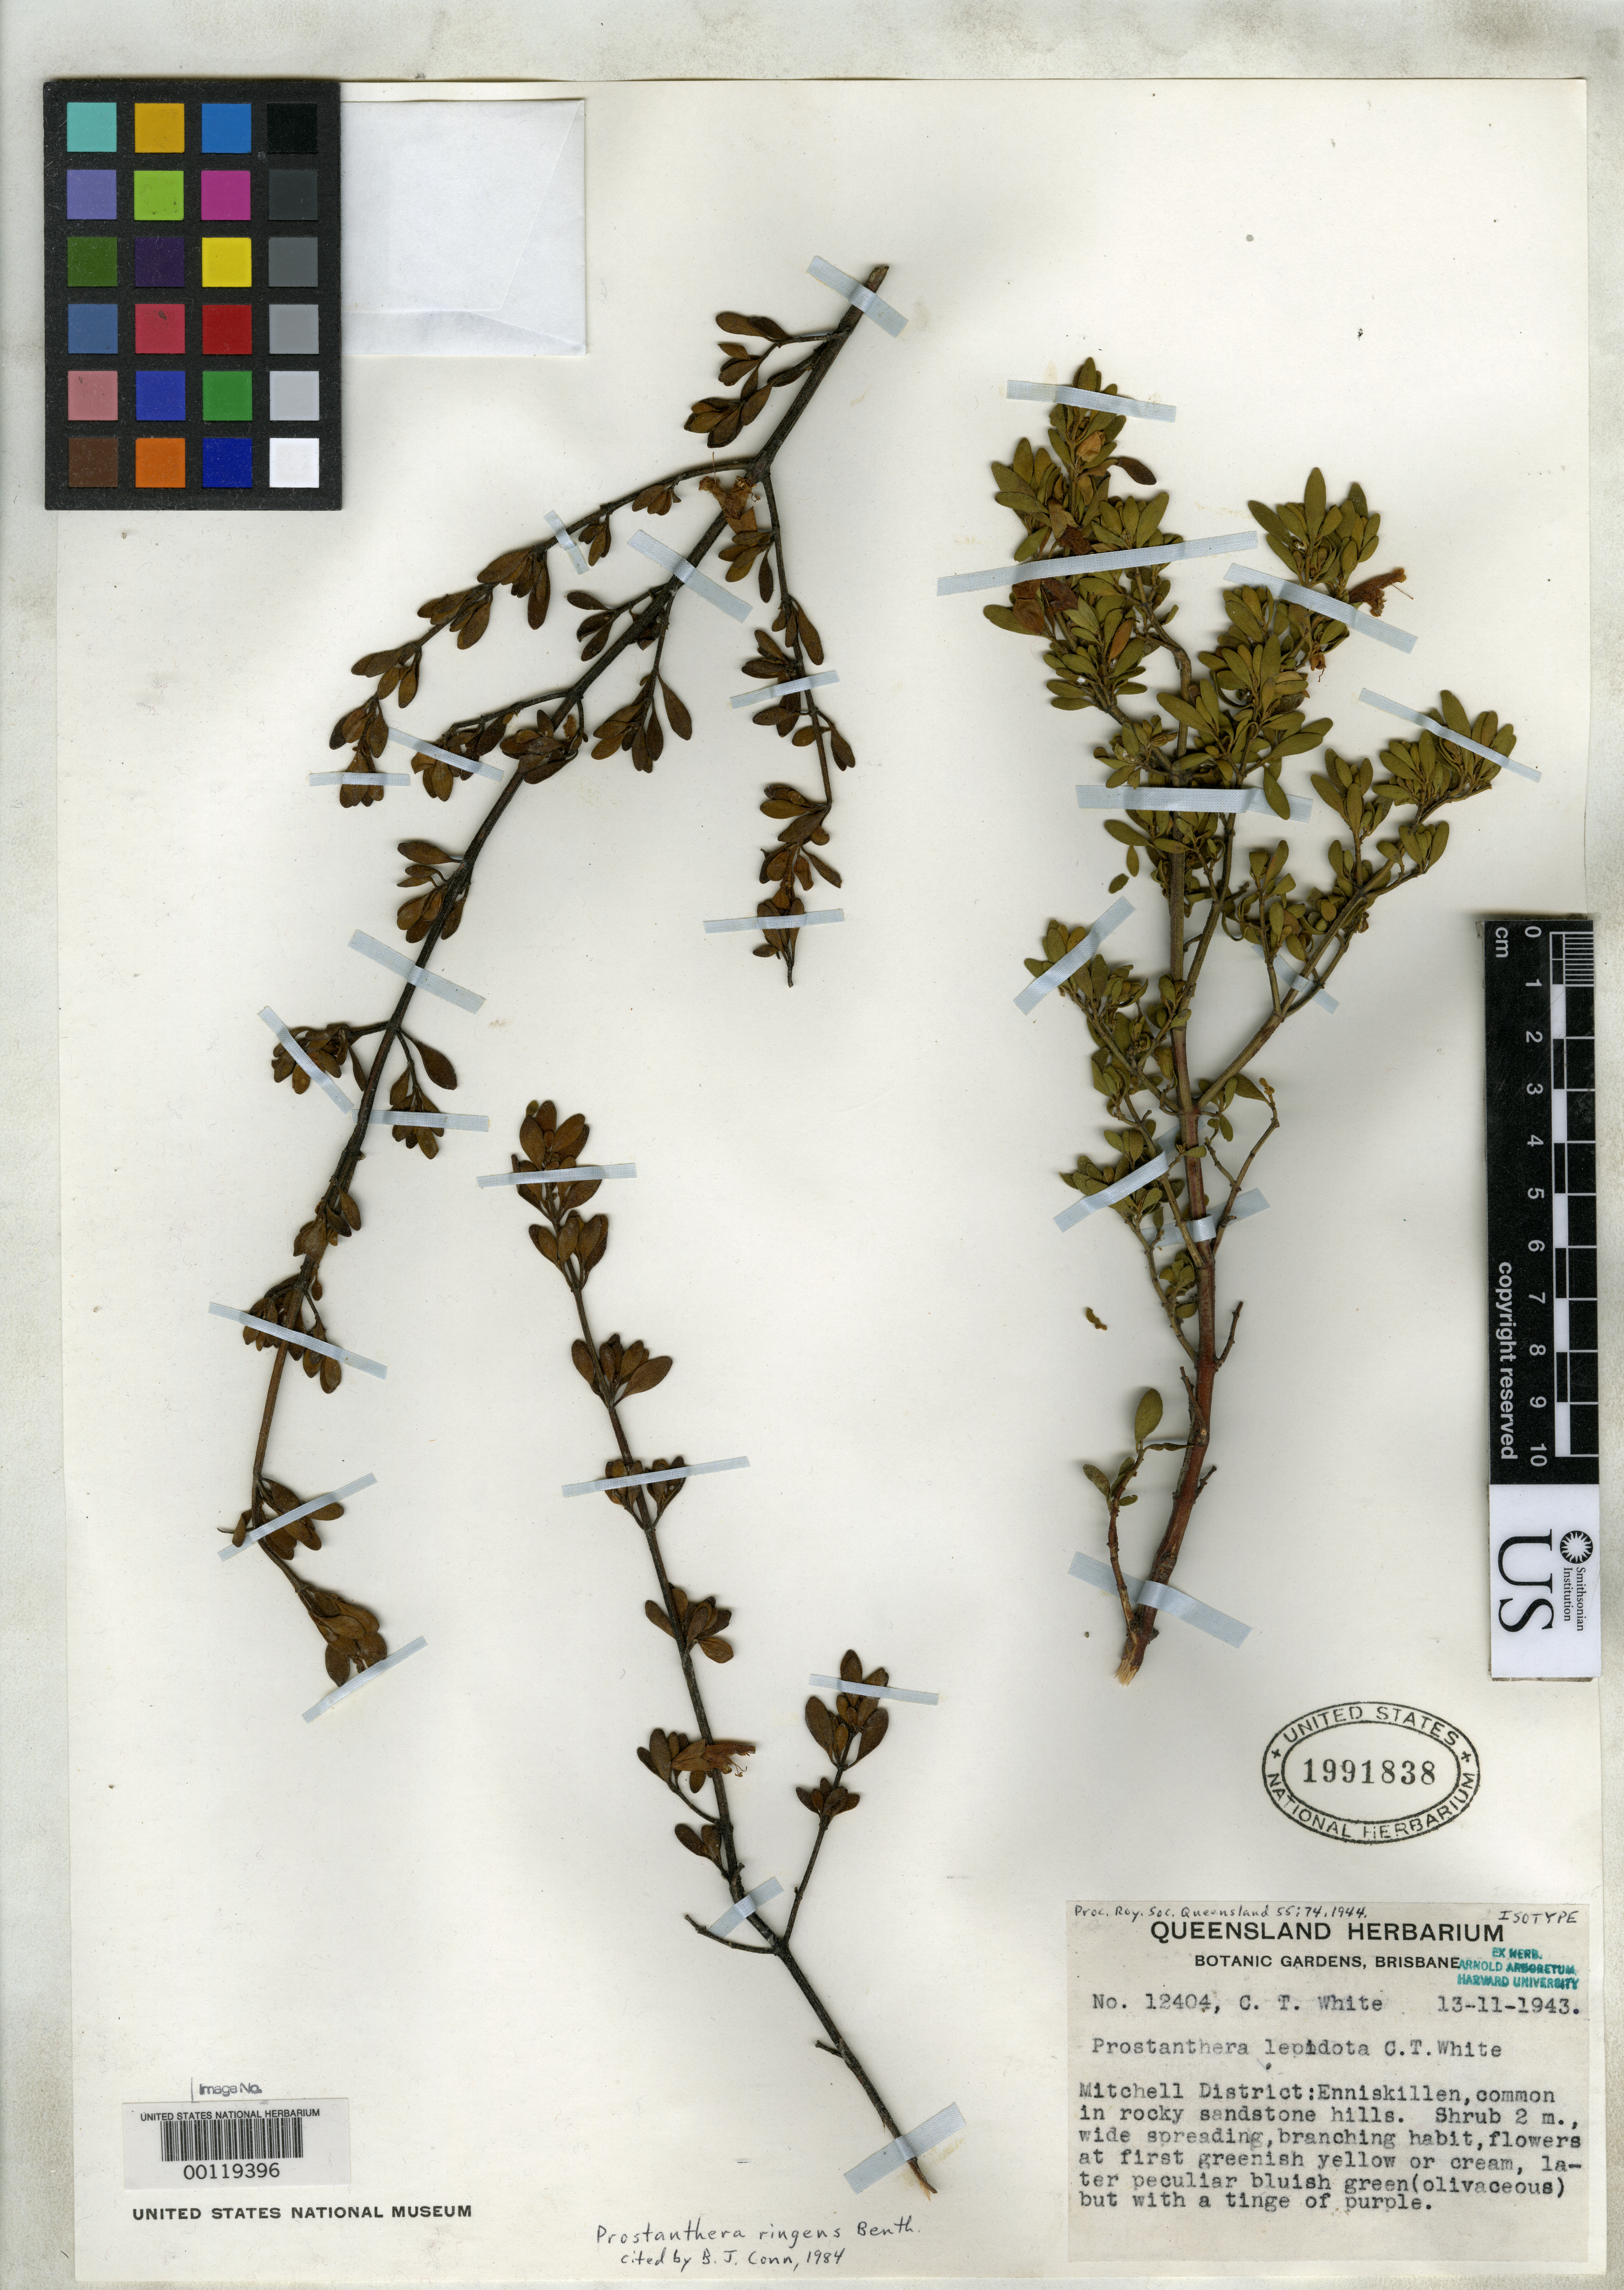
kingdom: Plantae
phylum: Tracheophyta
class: Magnoliopsida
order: Lamiales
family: Lamiaceae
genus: Prostanthera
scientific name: Prostanthera lepidota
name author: C.T. White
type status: Isolectotype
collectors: C. T. White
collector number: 12404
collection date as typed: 13 Nov 1943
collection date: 1943-11-13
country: Australia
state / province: Queensland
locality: Mitchell Distr., Enniskillen.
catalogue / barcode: US 1991838